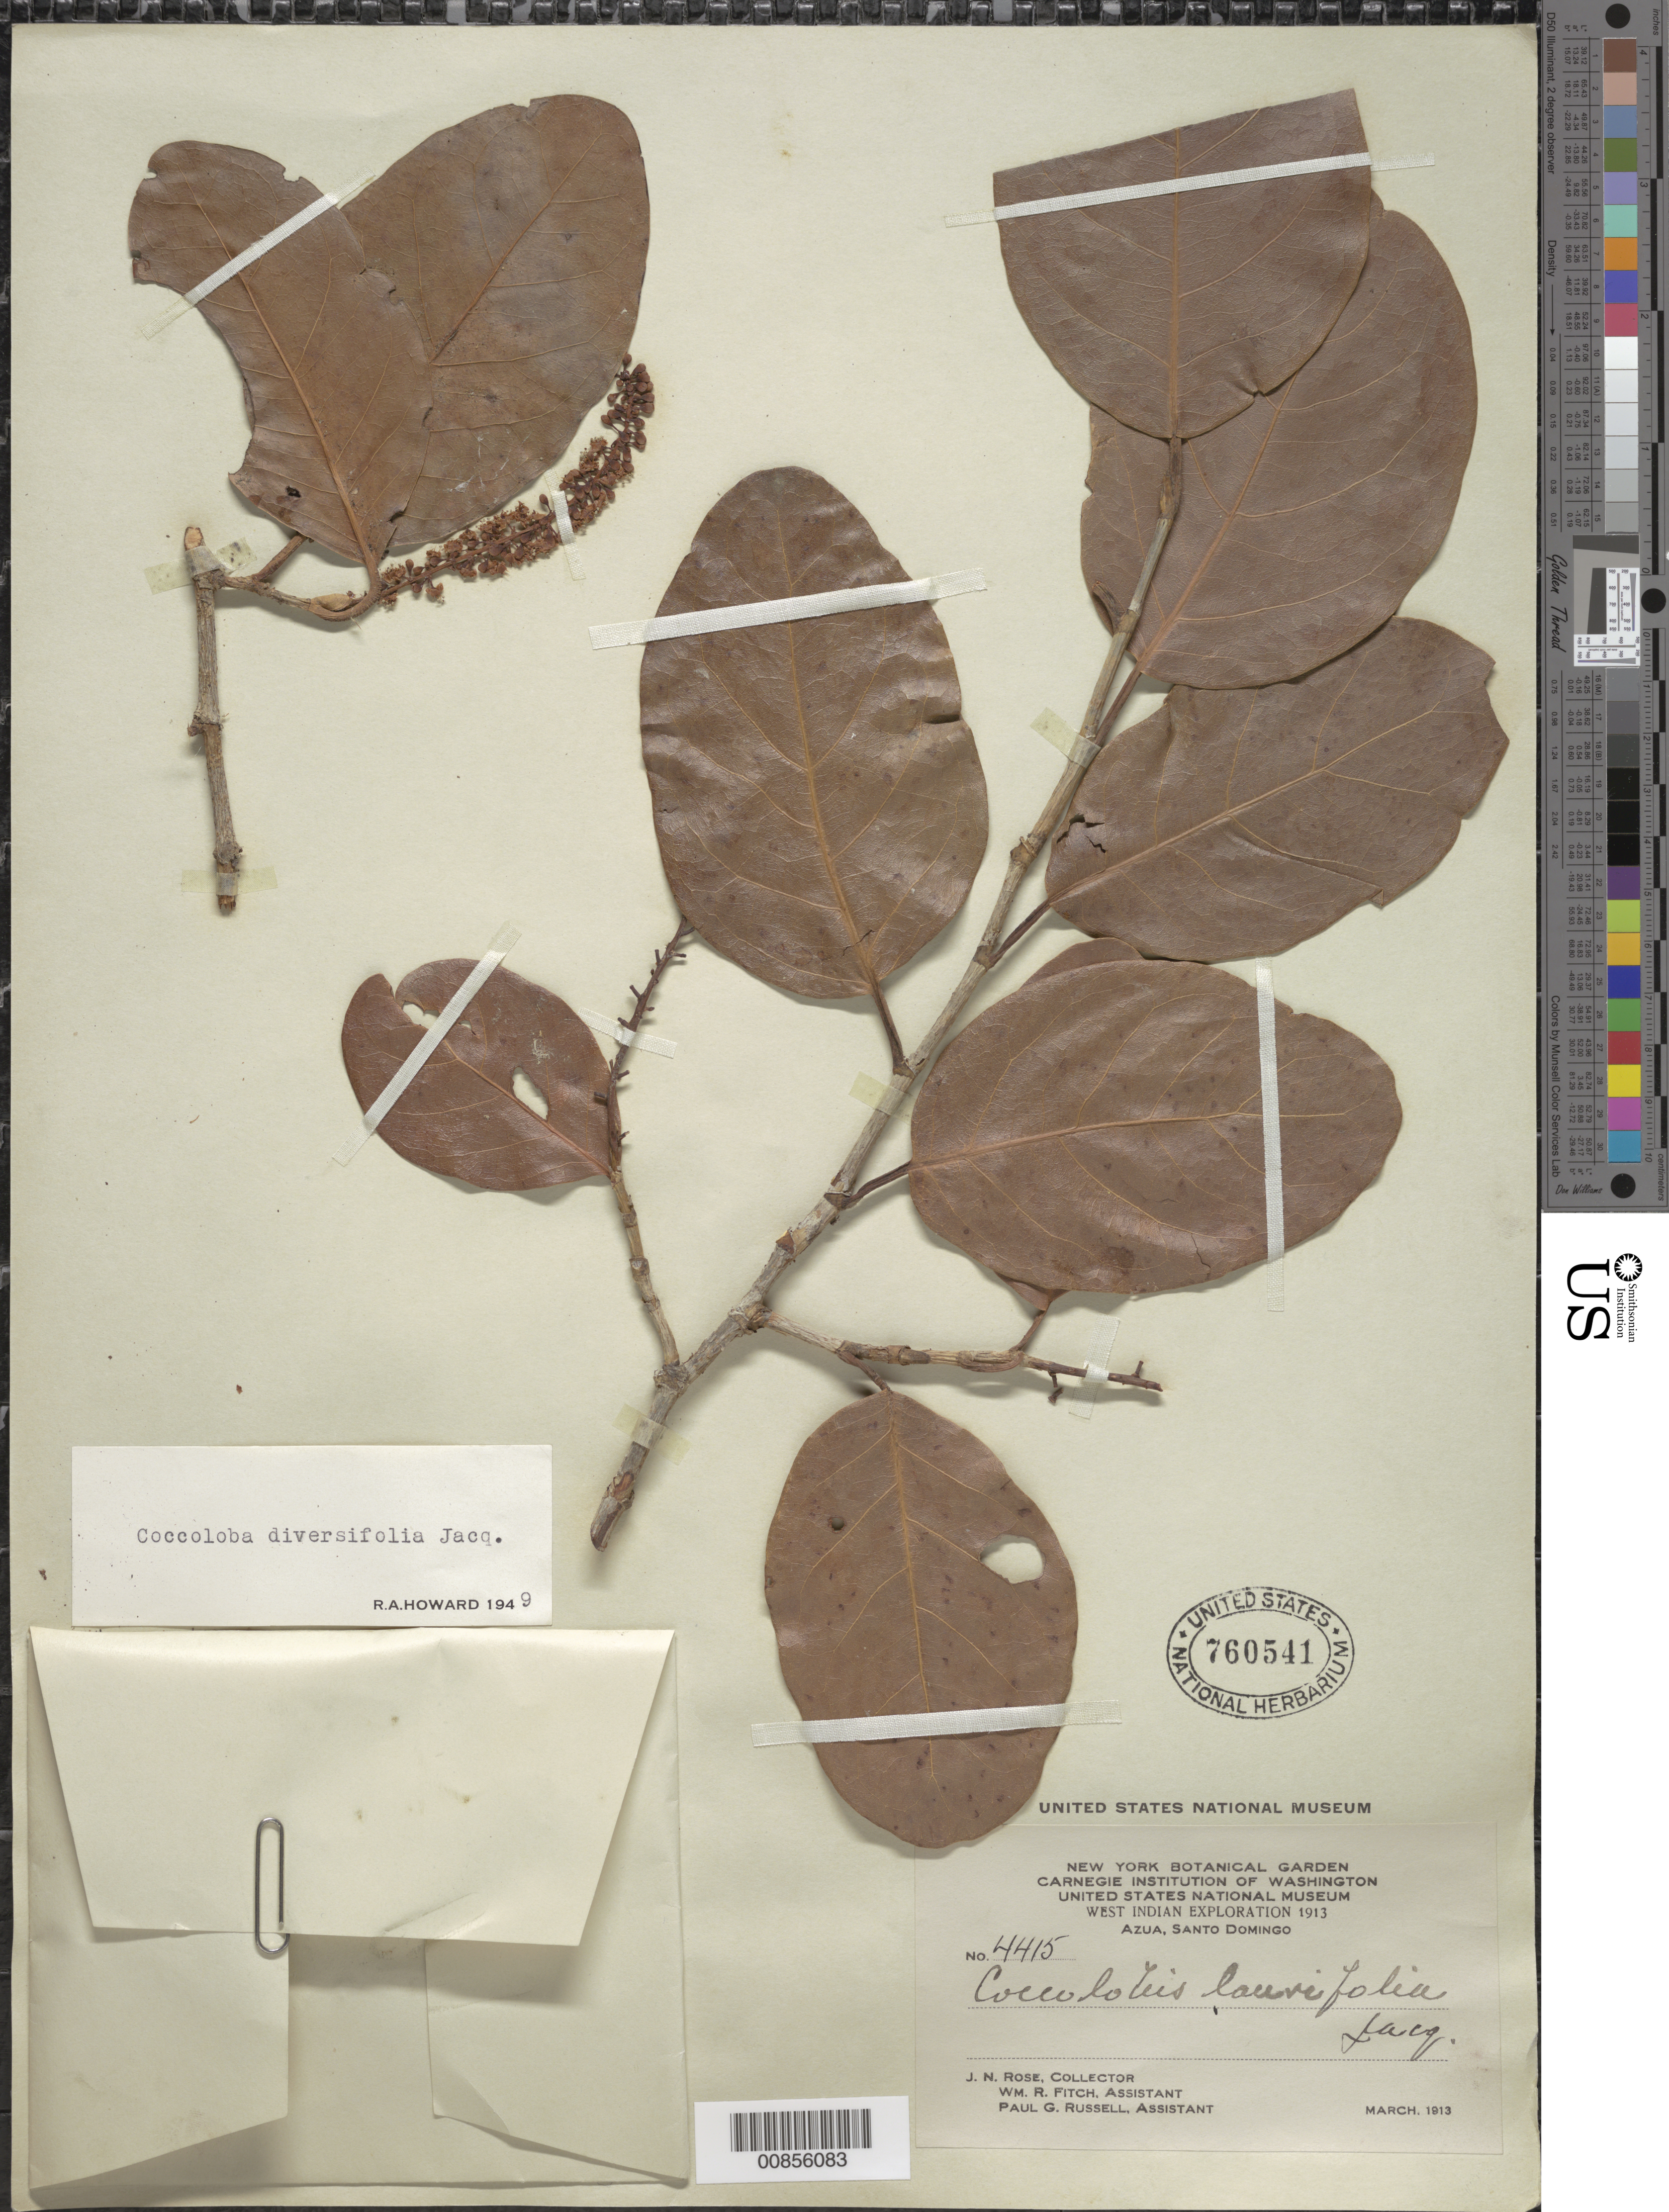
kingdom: Plantae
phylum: Tracheophyta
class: Magnoliopsida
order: Caryophyllales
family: Polygonaceae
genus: Coccoloba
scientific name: Coccoloba diversifolia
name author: Jacq.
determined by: Howard, R. A.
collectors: J. N. Rose, W. R. Fitch & P. G. Russell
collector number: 4415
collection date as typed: Mar 1913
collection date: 1913-03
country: Dominican Republic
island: Hispaniola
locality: Azua, Santo Domingo.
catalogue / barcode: US 760541